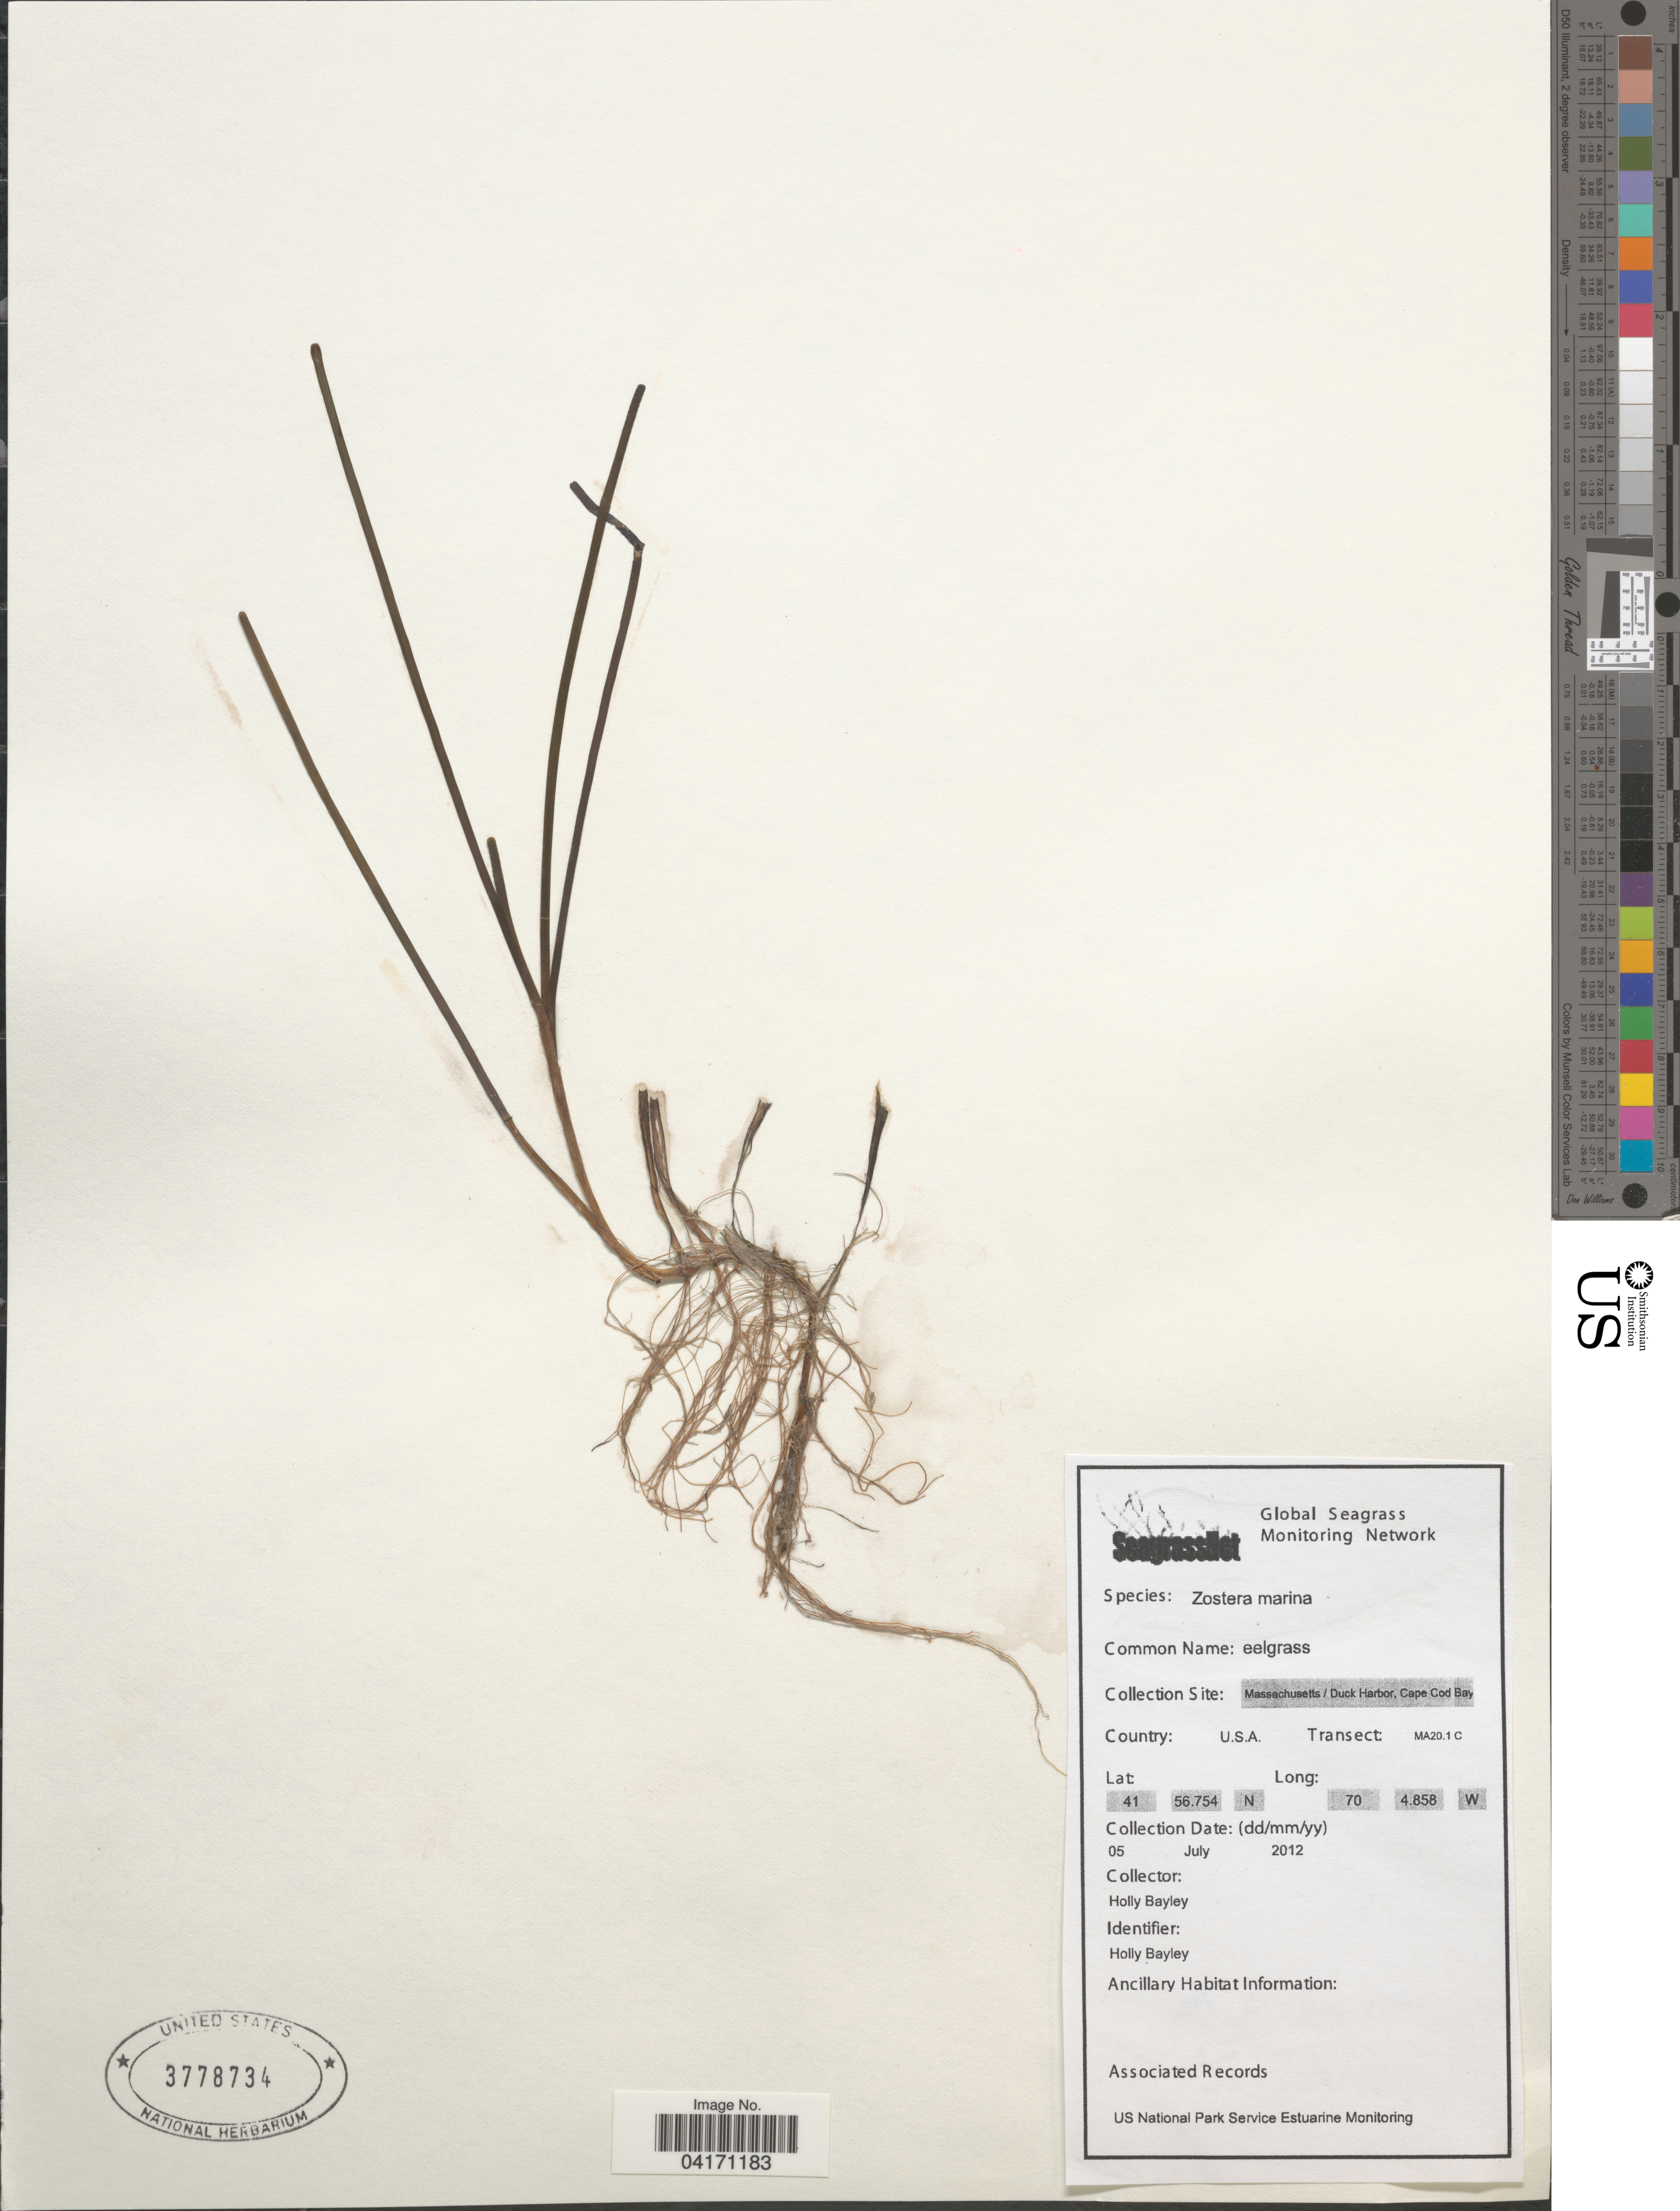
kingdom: Plantae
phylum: Tracheophyta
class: Liliopsida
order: Alismatales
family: Zosteraceae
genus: Zostera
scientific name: Zostera marina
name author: L.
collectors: H. Bayley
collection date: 2012-07-05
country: United States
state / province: Massachusetts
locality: Duck Harbor, Cape Cod Bay. Transect: MA20.1 C.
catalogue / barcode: US 3778734